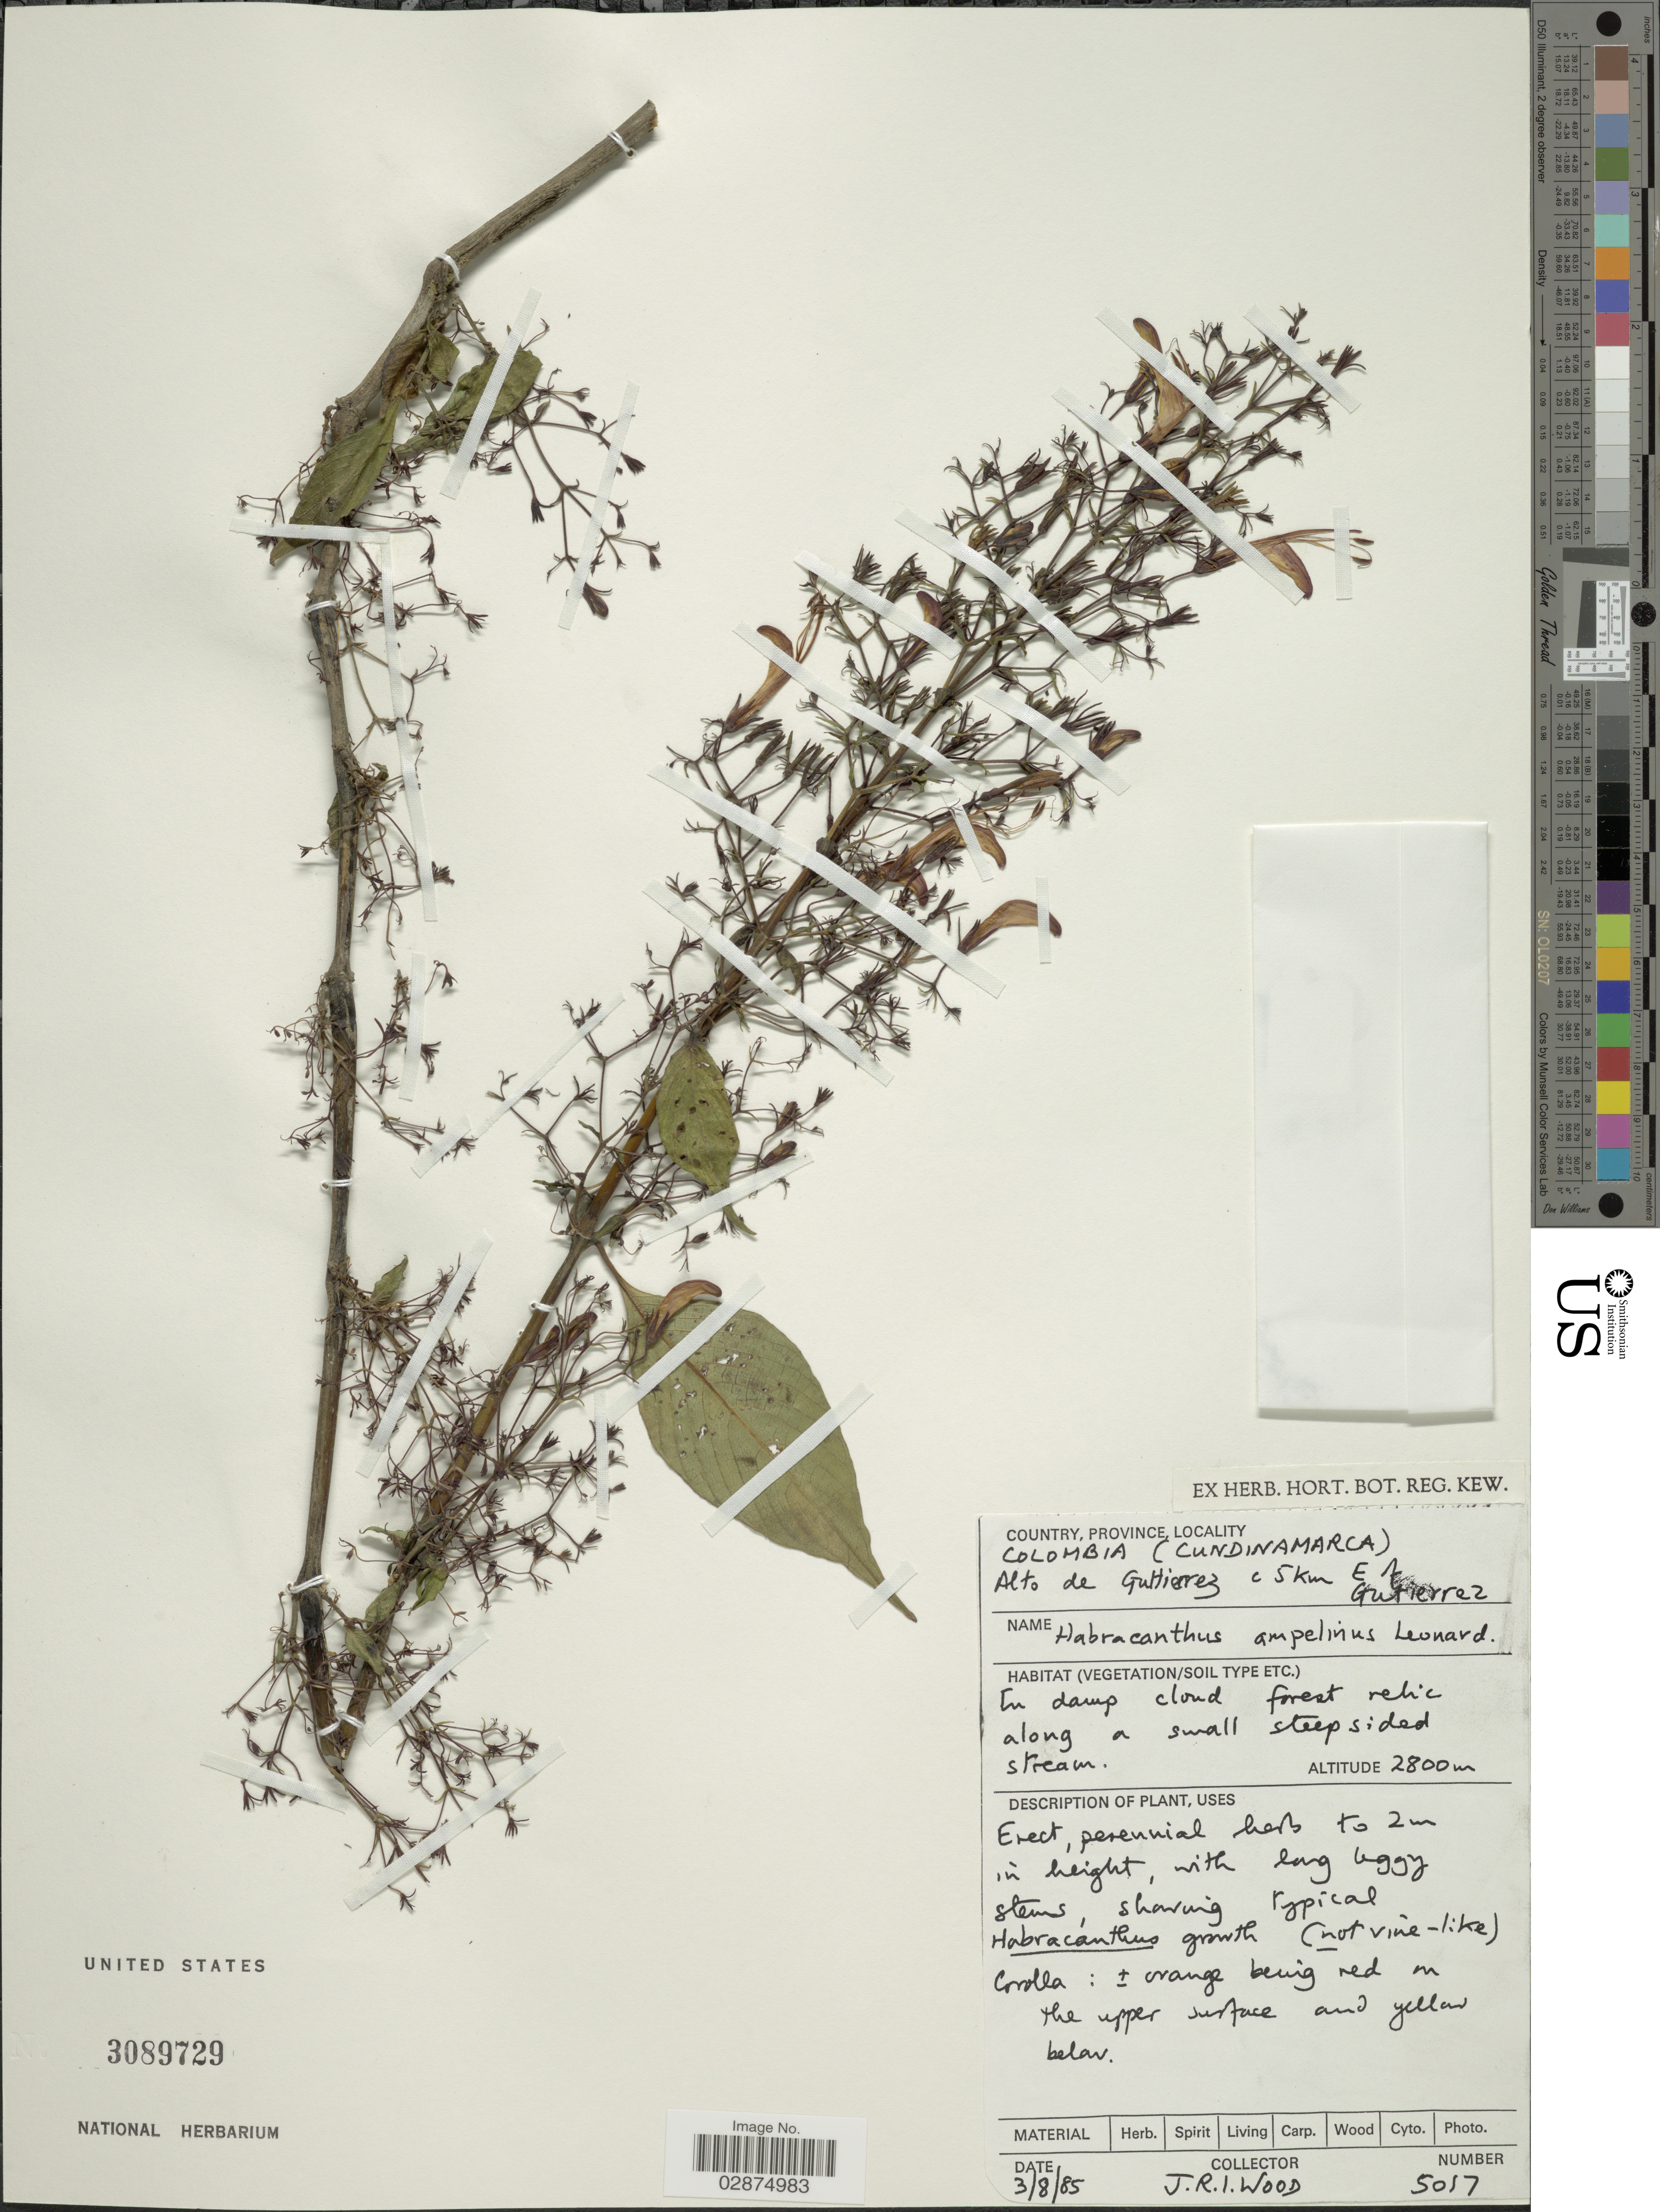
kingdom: Plantae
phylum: Tracheophyta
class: Magnoliopsida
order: Lamiales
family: Acanthaceae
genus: Habracanthus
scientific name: Habracanthus ampelinus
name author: Leonard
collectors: J. R. I. Wood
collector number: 5017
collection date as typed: Transcribed d/m/y: 3/8/85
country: Colombia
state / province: Cundinamarca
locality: Alto de Gutierrez c 5 km E of Gutierrez.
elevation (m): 2800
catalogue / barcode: US 3089729